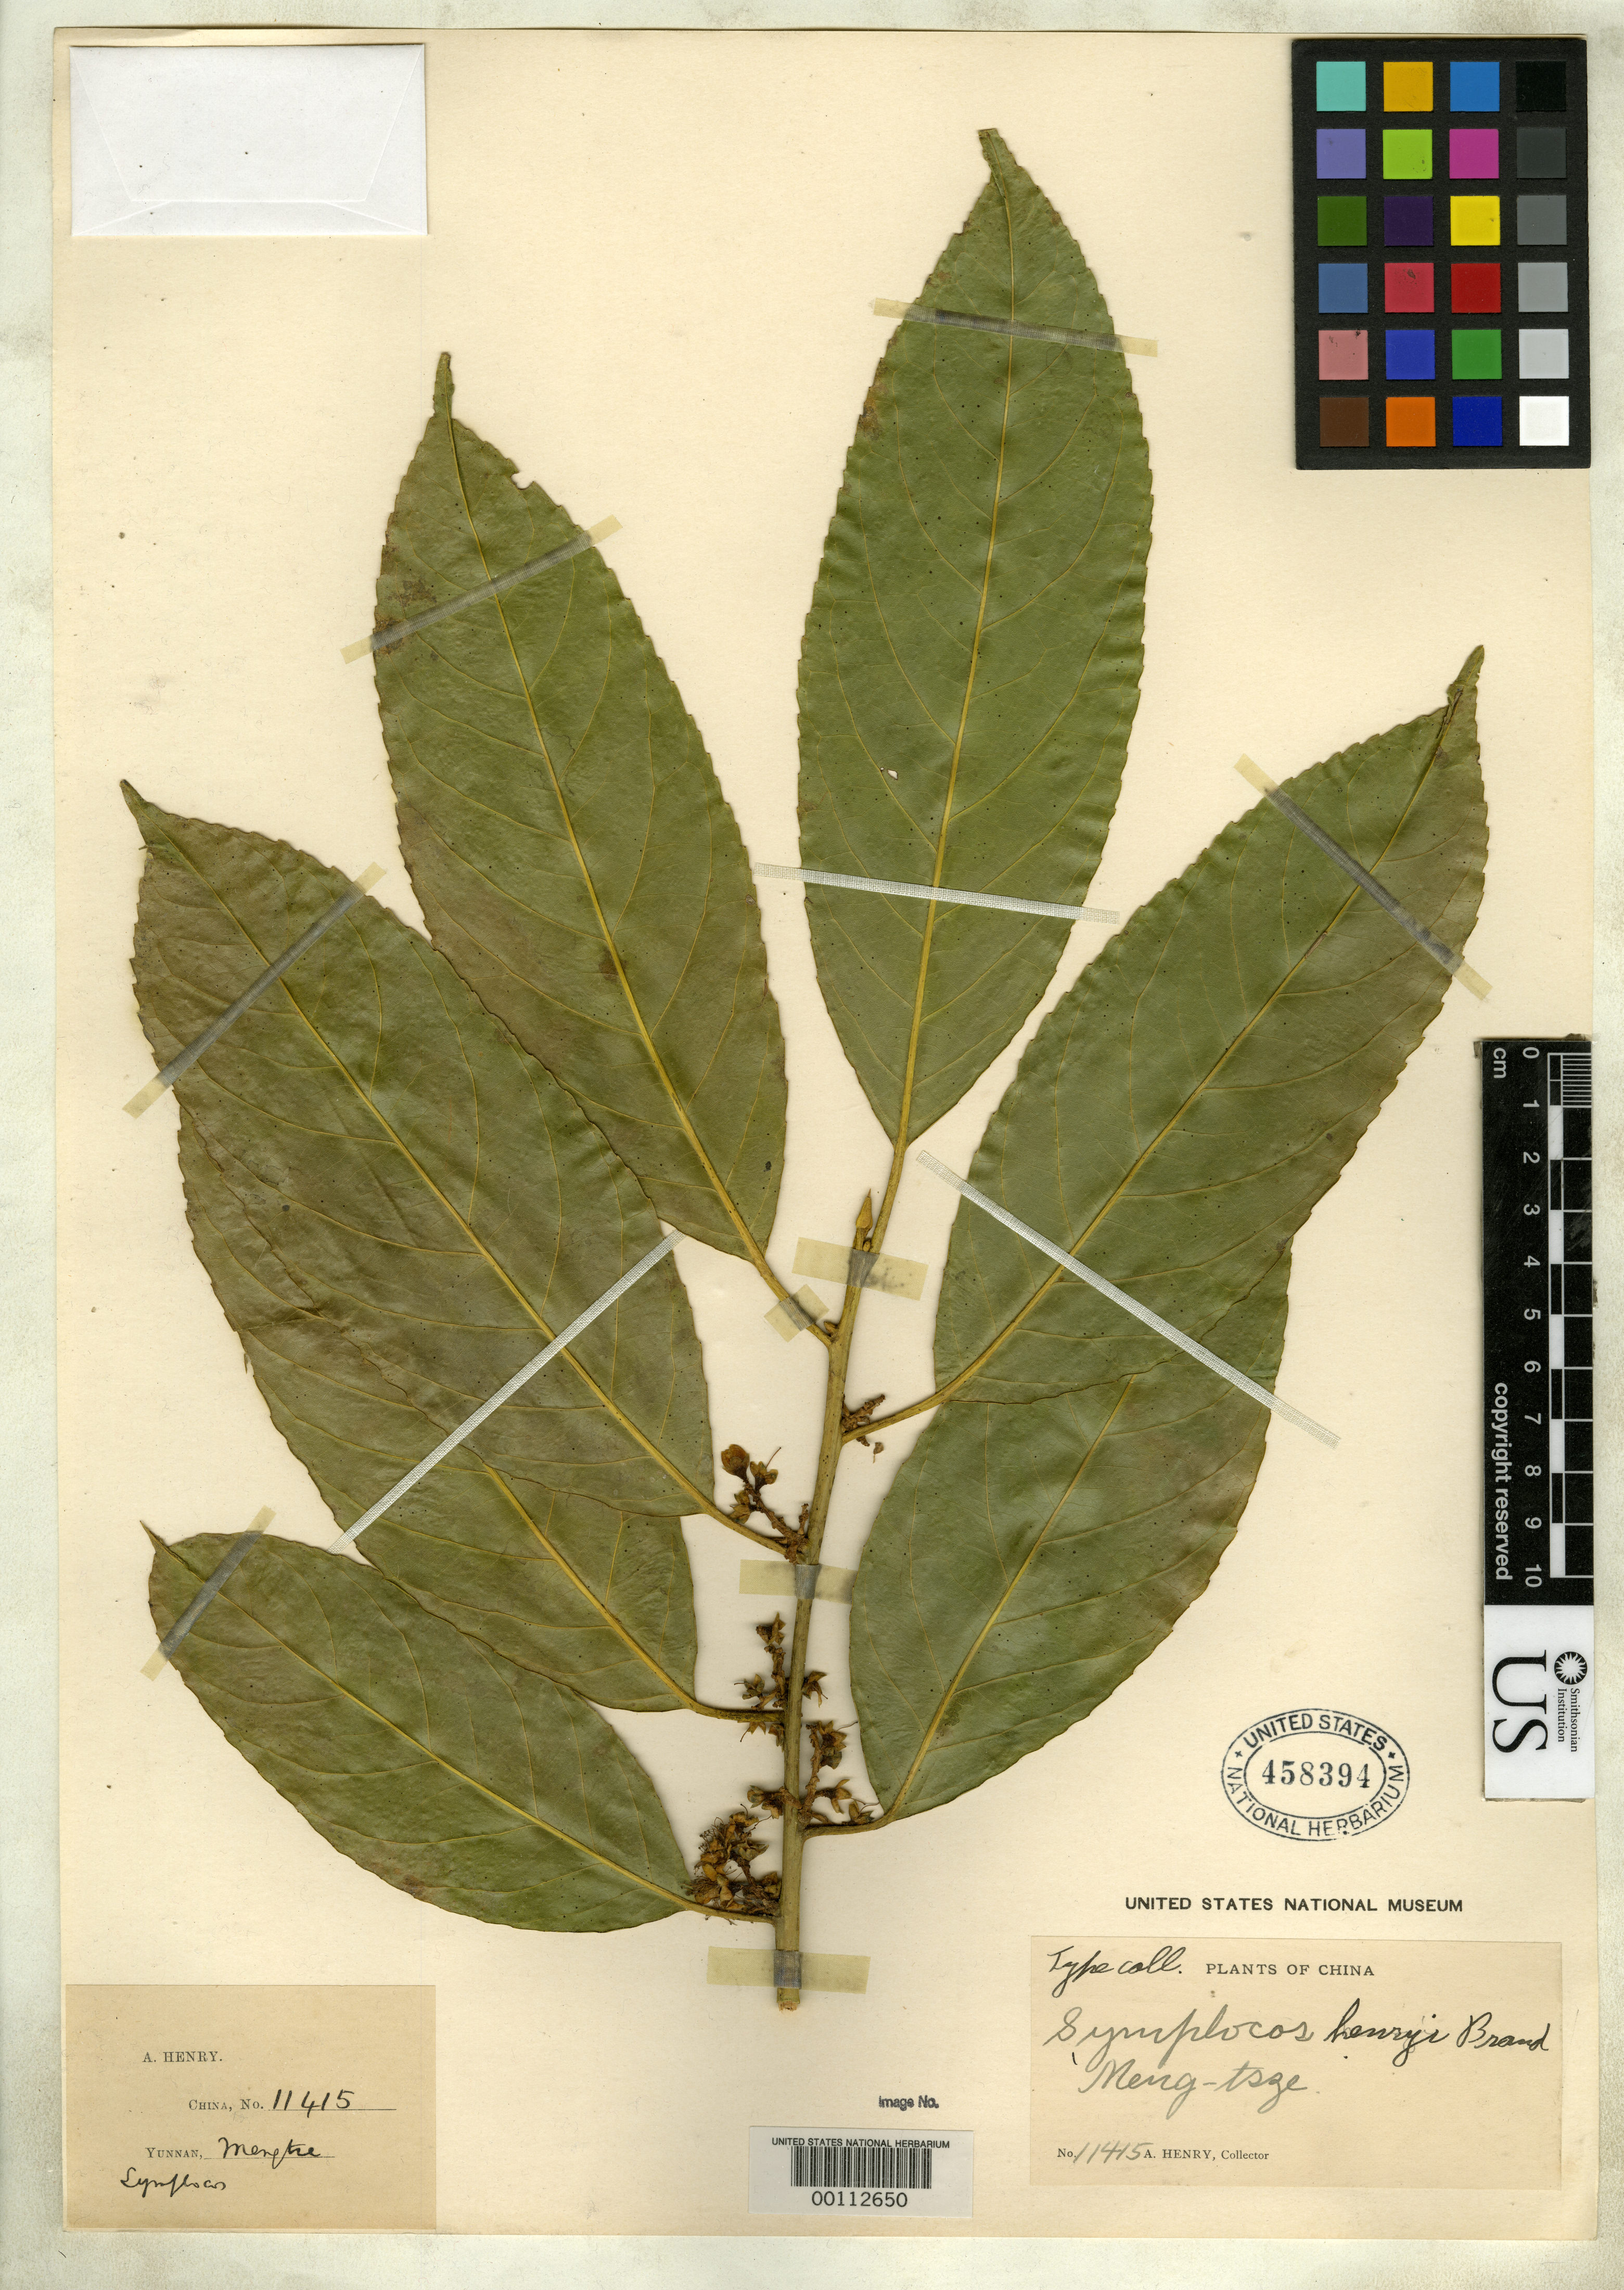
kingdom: Plantae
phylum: Tracheophyta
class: Magnoliopsida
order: Ericales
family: Symplocaceae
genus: Symplocos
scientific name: Symplocos henryi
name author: Brand in Engl.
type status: Isotype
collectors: A. Henry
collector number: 11415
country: China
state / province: Yunnan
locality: Mengtze.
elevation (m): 1700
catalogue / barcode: US 458394